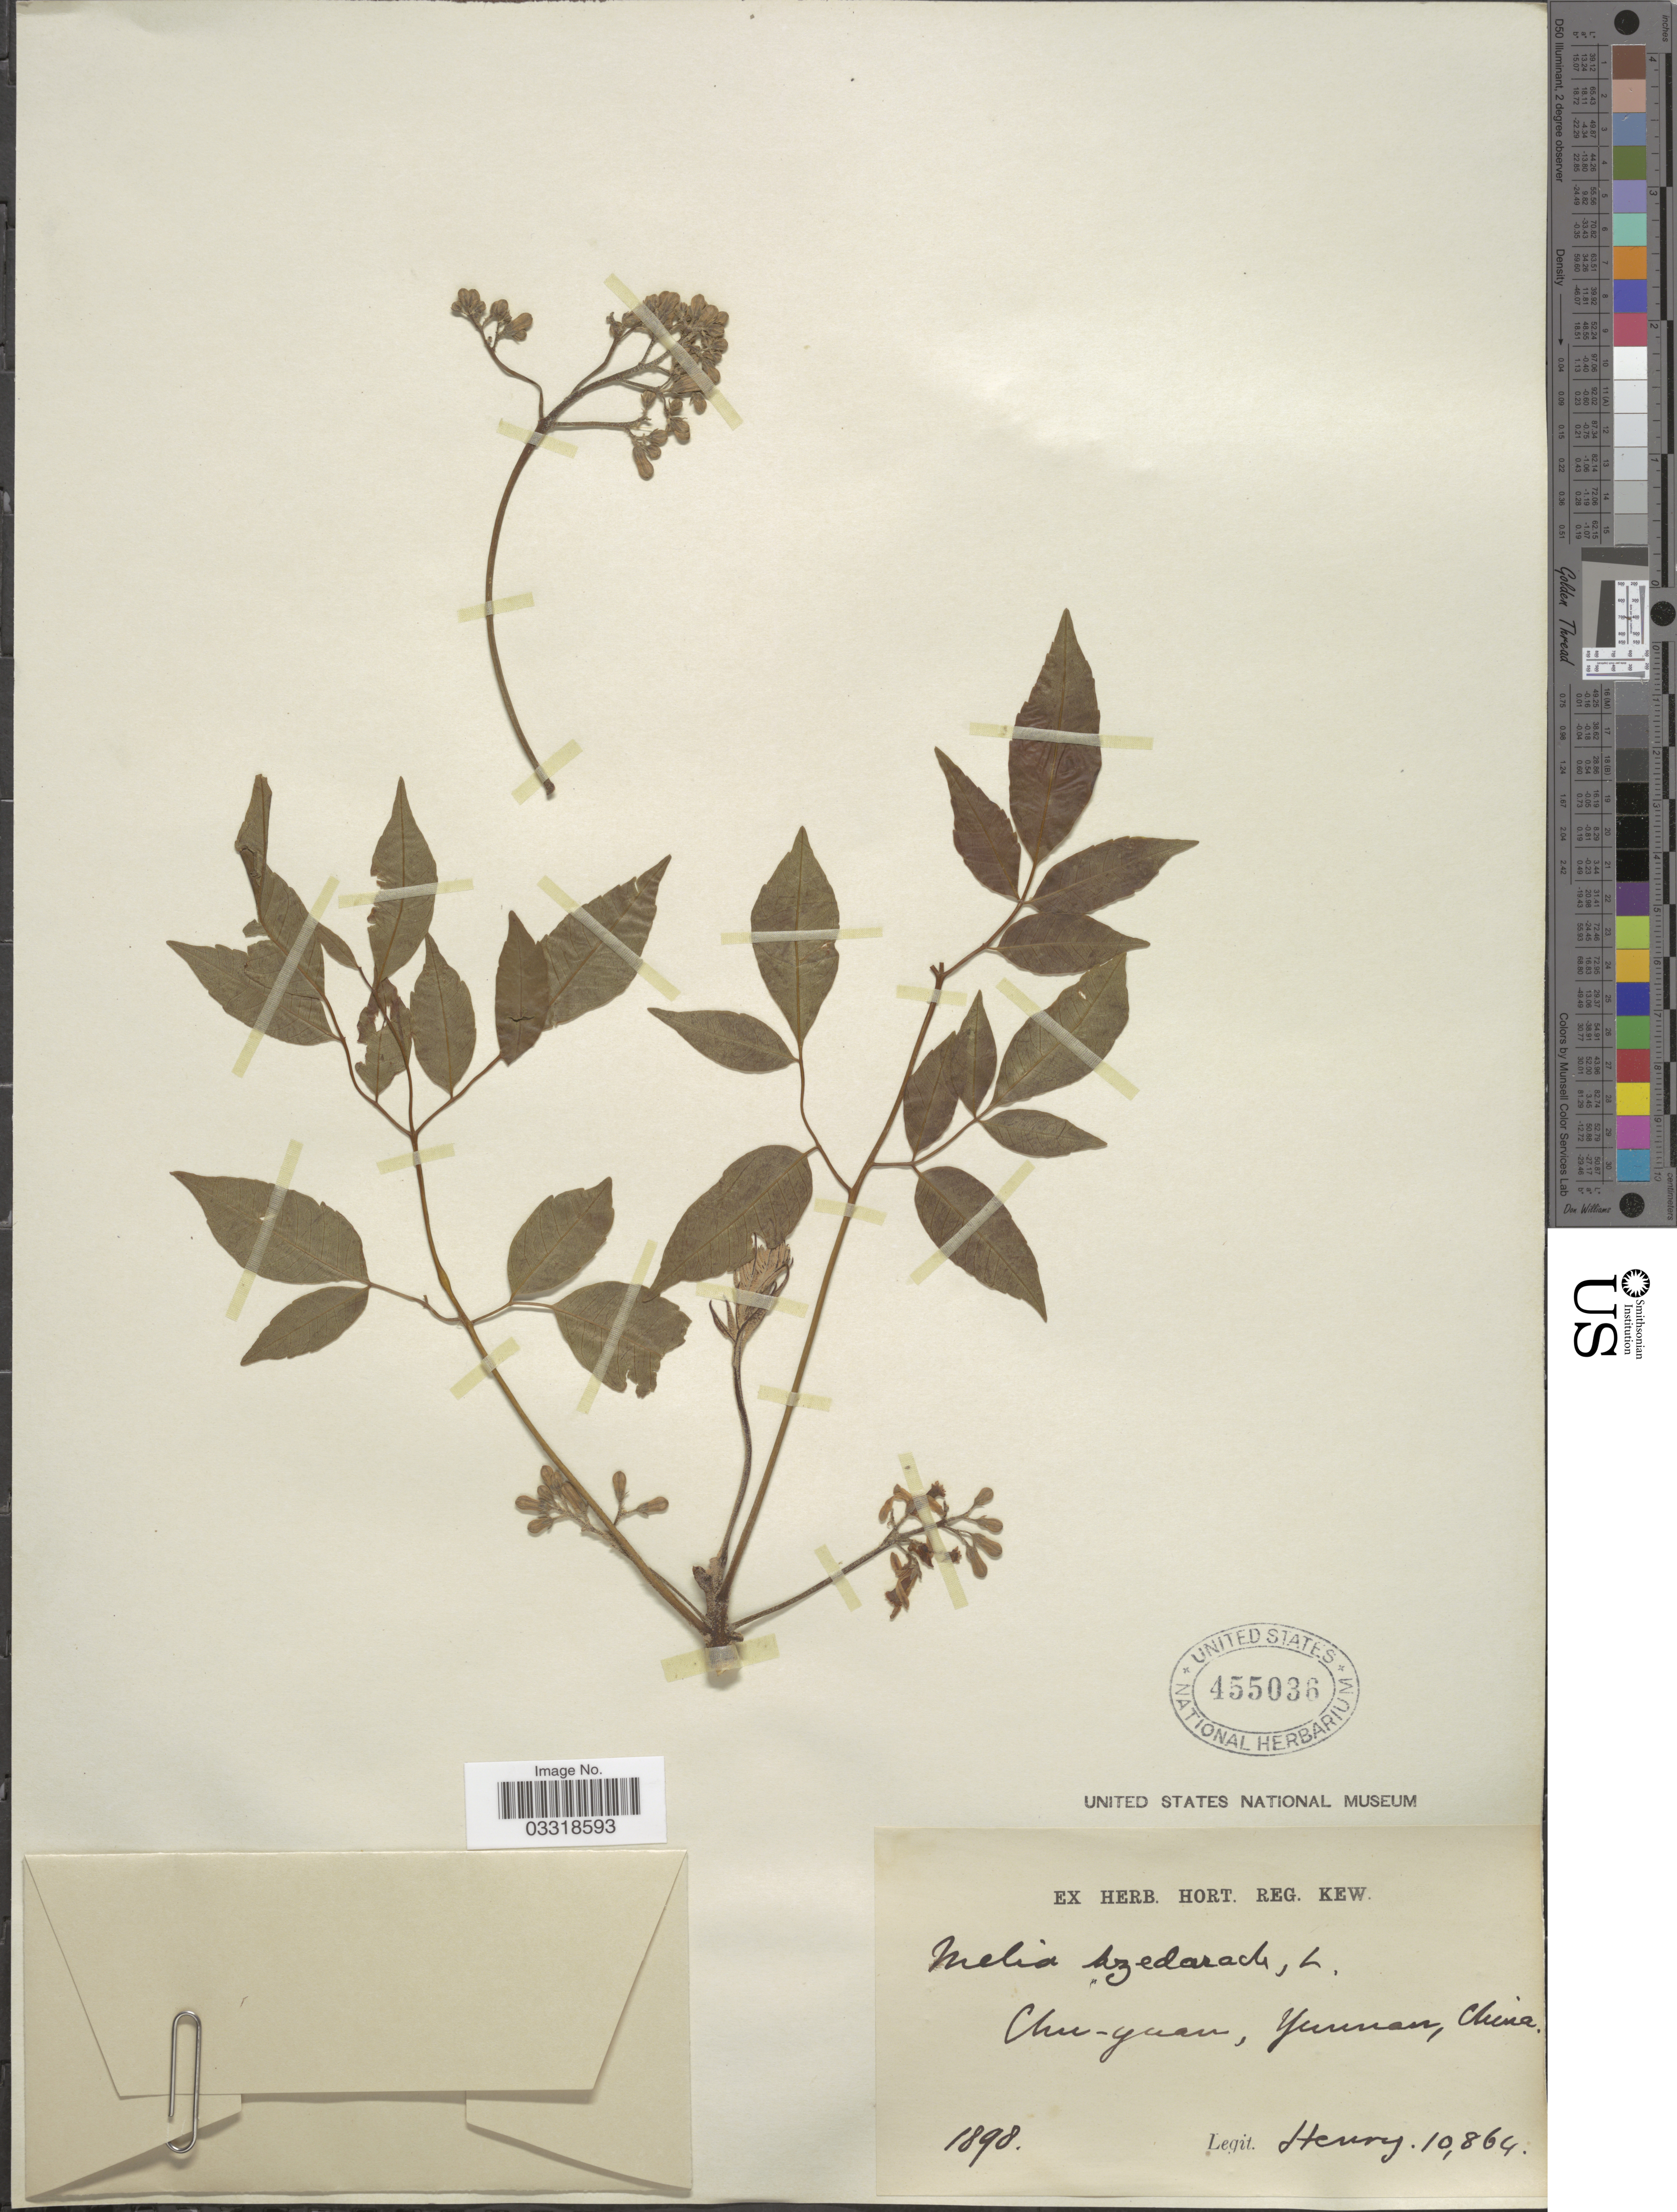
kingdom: Plantae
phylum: Tracheophyta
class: Magnoliopsida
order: Sapindales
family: Meliaceae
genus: Melia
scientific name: Melia azedarach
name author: L.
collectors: -. Henry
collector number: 10864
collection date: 1898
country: China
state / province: Yunnan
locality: Chi-yuan. [interpreted]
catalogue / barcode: US 455036